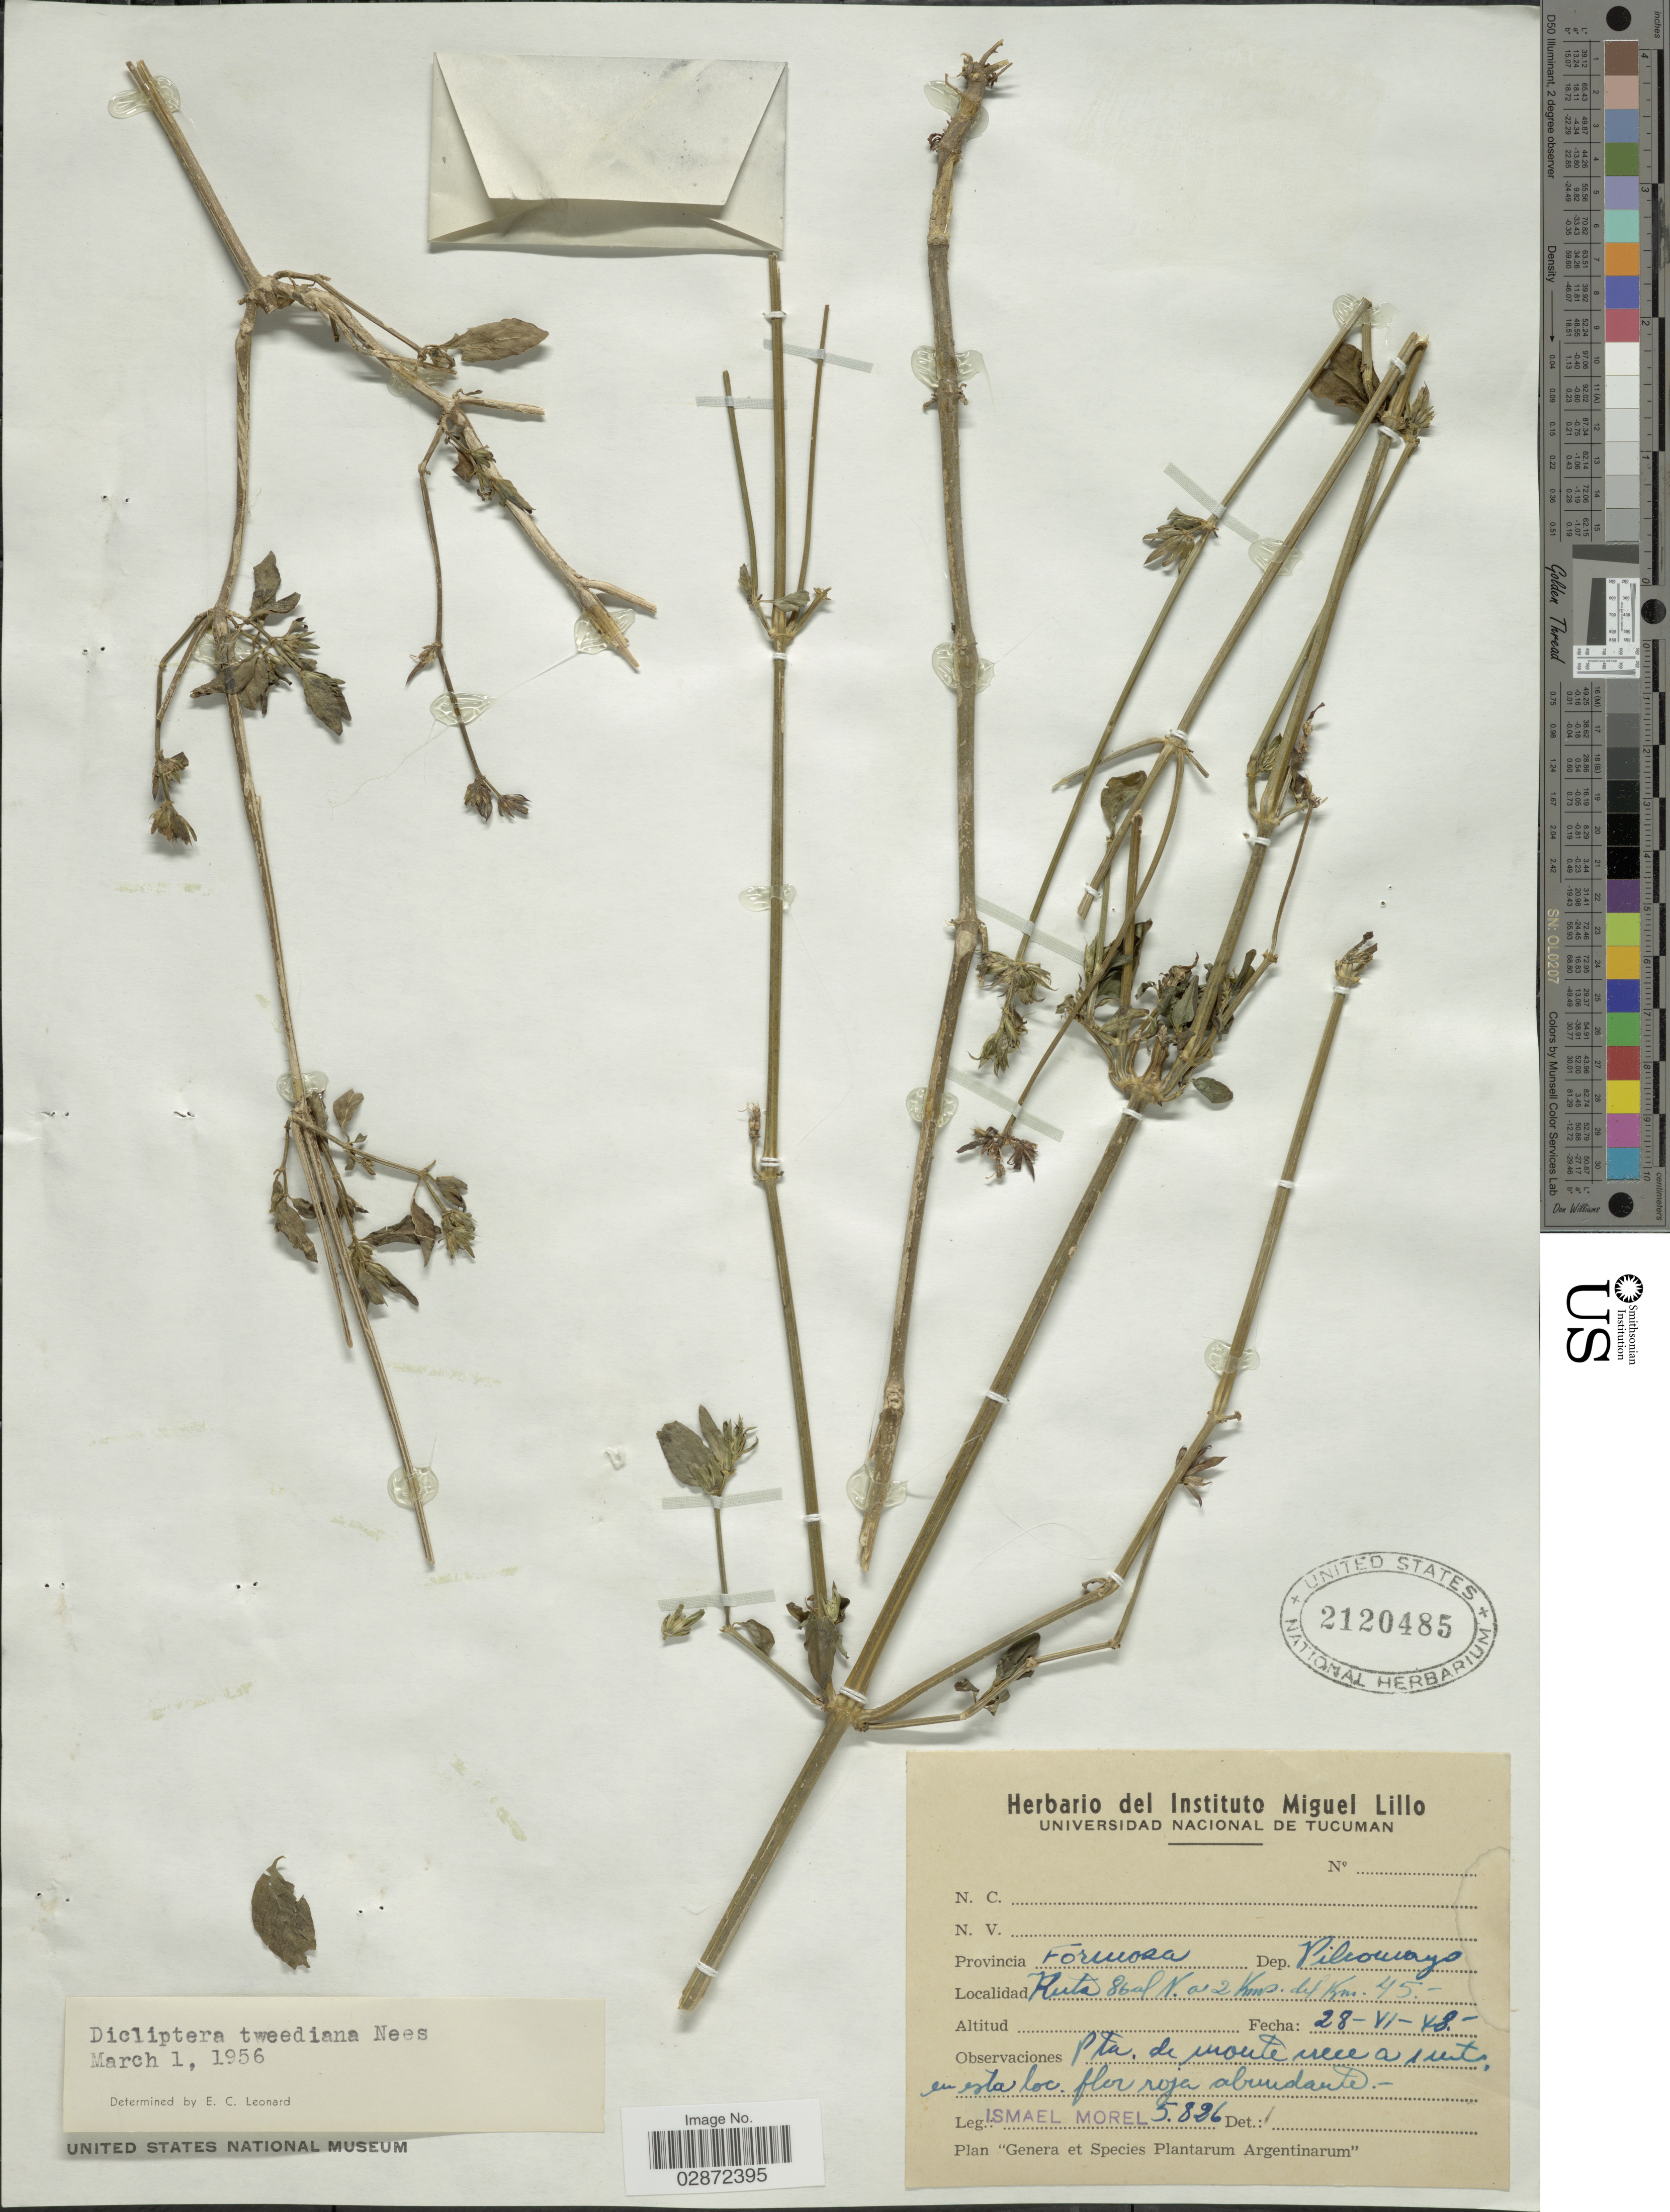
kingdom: Plantae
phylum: Tracheophyta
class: Magnoliopsida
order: Lamiales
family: Acanthaceae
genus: Dicliptera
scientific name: Dicliptera squarrosa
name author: Nees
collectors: I. Morel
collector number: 5826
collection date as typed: Transcribed d/m/y: 28/6/48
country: Argentina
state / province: Formosa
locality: Provincia Formosa. Dep. Pilcomayo. Ruta 86 al N. a 2 Kms. del Km. 45.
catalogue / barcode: US 2120485